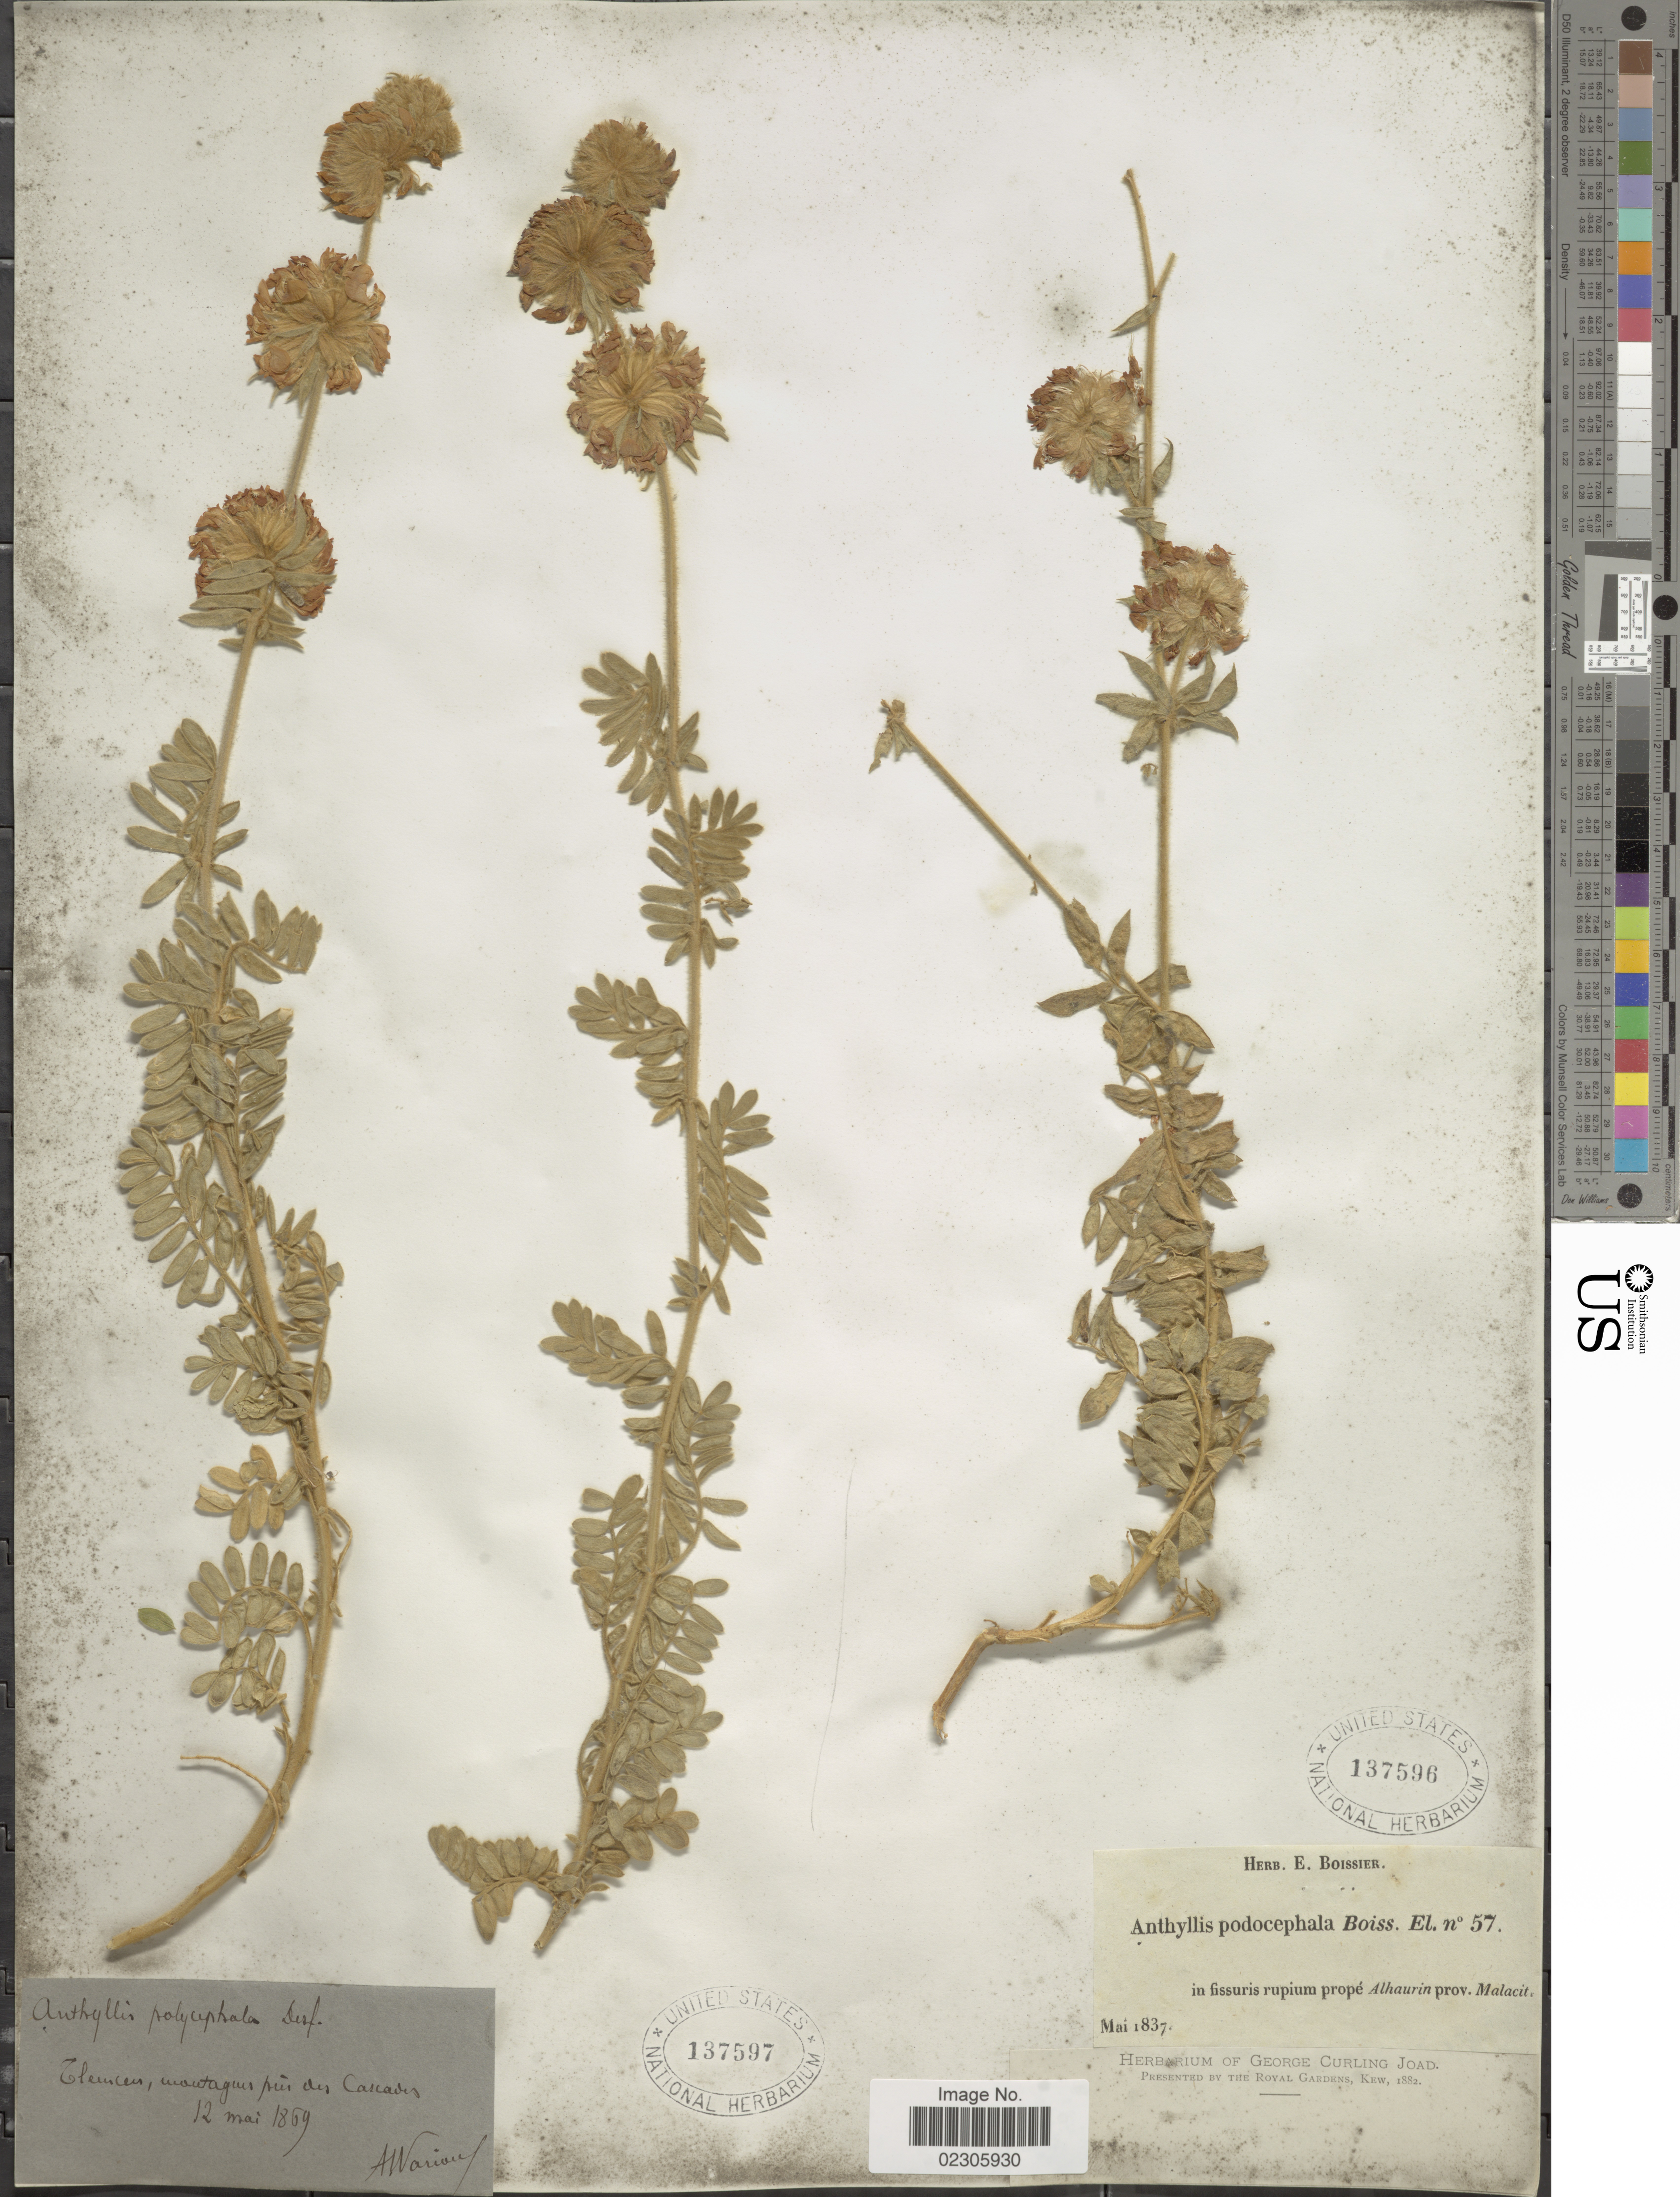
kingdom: Plantae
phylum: Tracheophyta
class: Magnoliopsida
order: Fabales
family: Fabaceae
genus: Anthyllis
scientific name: Anthyllis podocephala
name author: Boiss.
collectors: A. Warion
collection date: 1869-05-12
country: Algeria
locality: Tlemcen, mon tagnes pres des Cascades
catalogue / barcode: US 137597